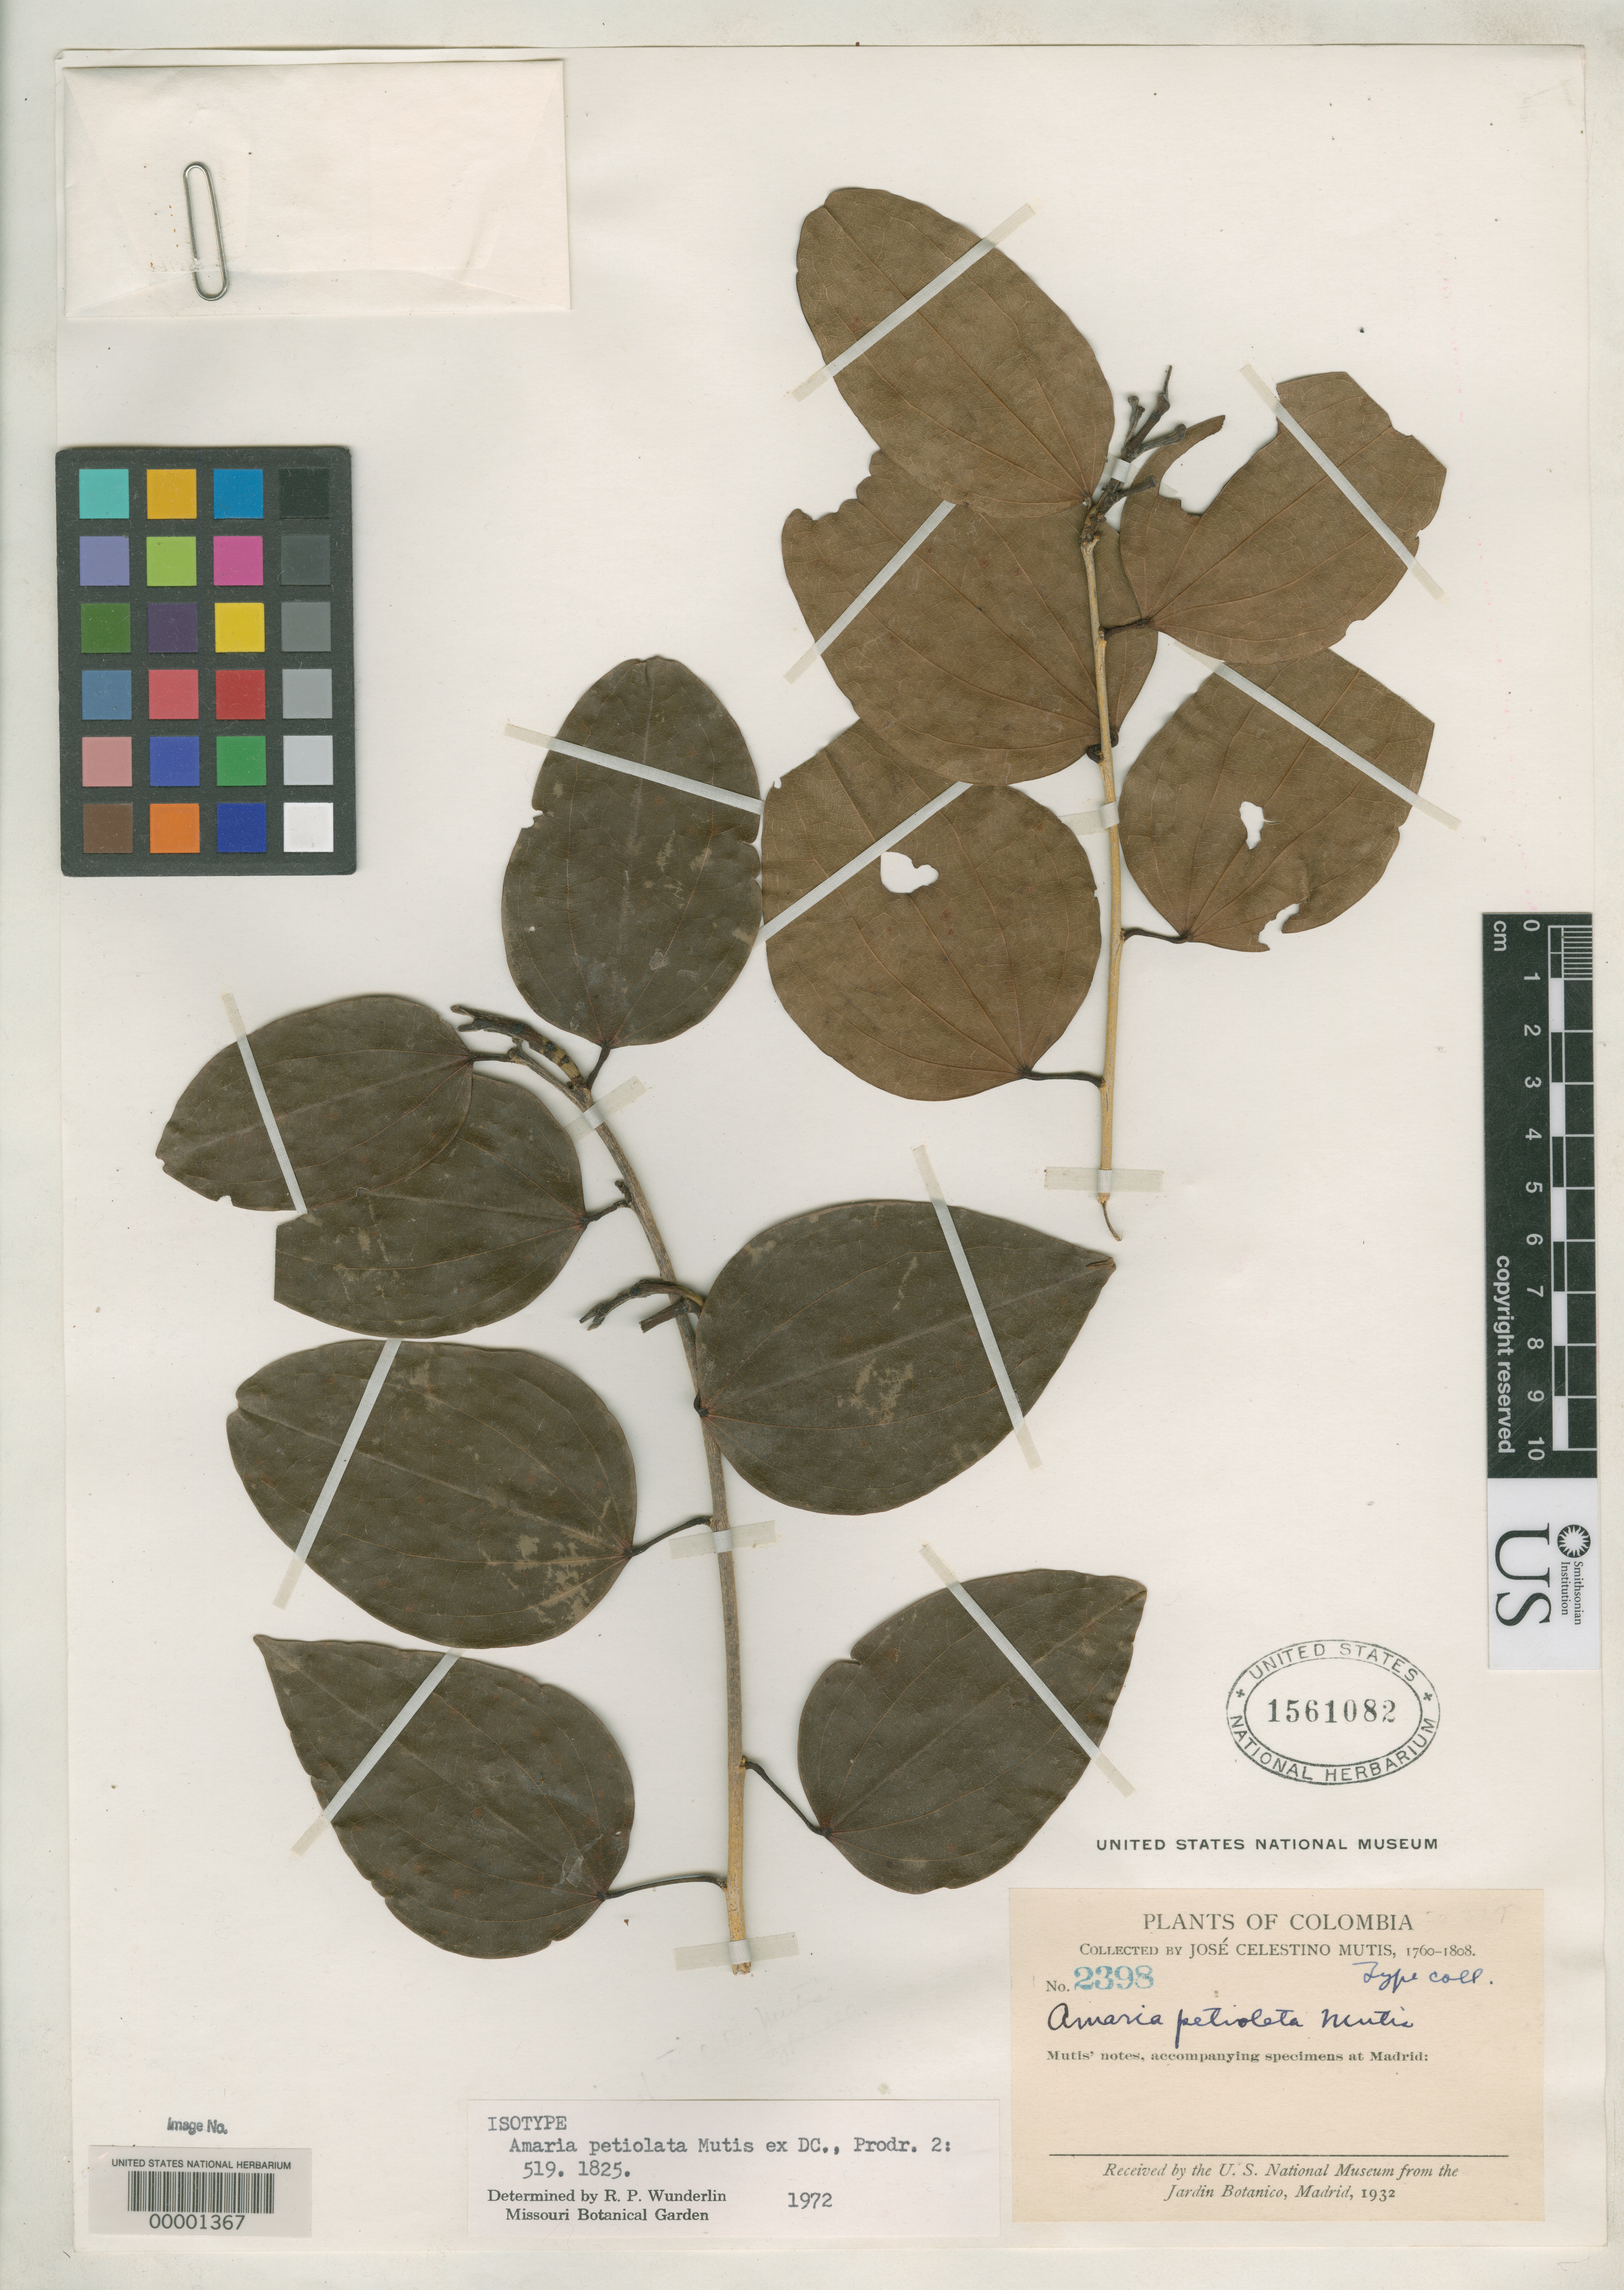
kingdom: Plantae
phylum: Tracheophyta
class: Magnoliopsida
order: Fabales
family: Fabaceae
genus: Amaria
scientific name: Amaria petiolata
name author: S. Mutis ex DC.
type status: Isolectotype; Type Collection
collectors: J. C. B. Mutis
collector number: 2398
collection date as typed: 1760 to -- --- 1808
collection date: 1760/1808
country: Colombia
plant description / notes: Specimen annotated (1972) and cited (1976, Ann. Missouri Bot. Gard. 63:350; 1983, Ann. Missouri Bot. Gard. 70:119; 2006, Sida 22: 114) by R.P. Wunderlin as "isotype"; typification unclear from protologue (no collection is explicitly cited), accepted here as effectively lectotypified by Wunderlin.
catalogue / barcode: US 1561082